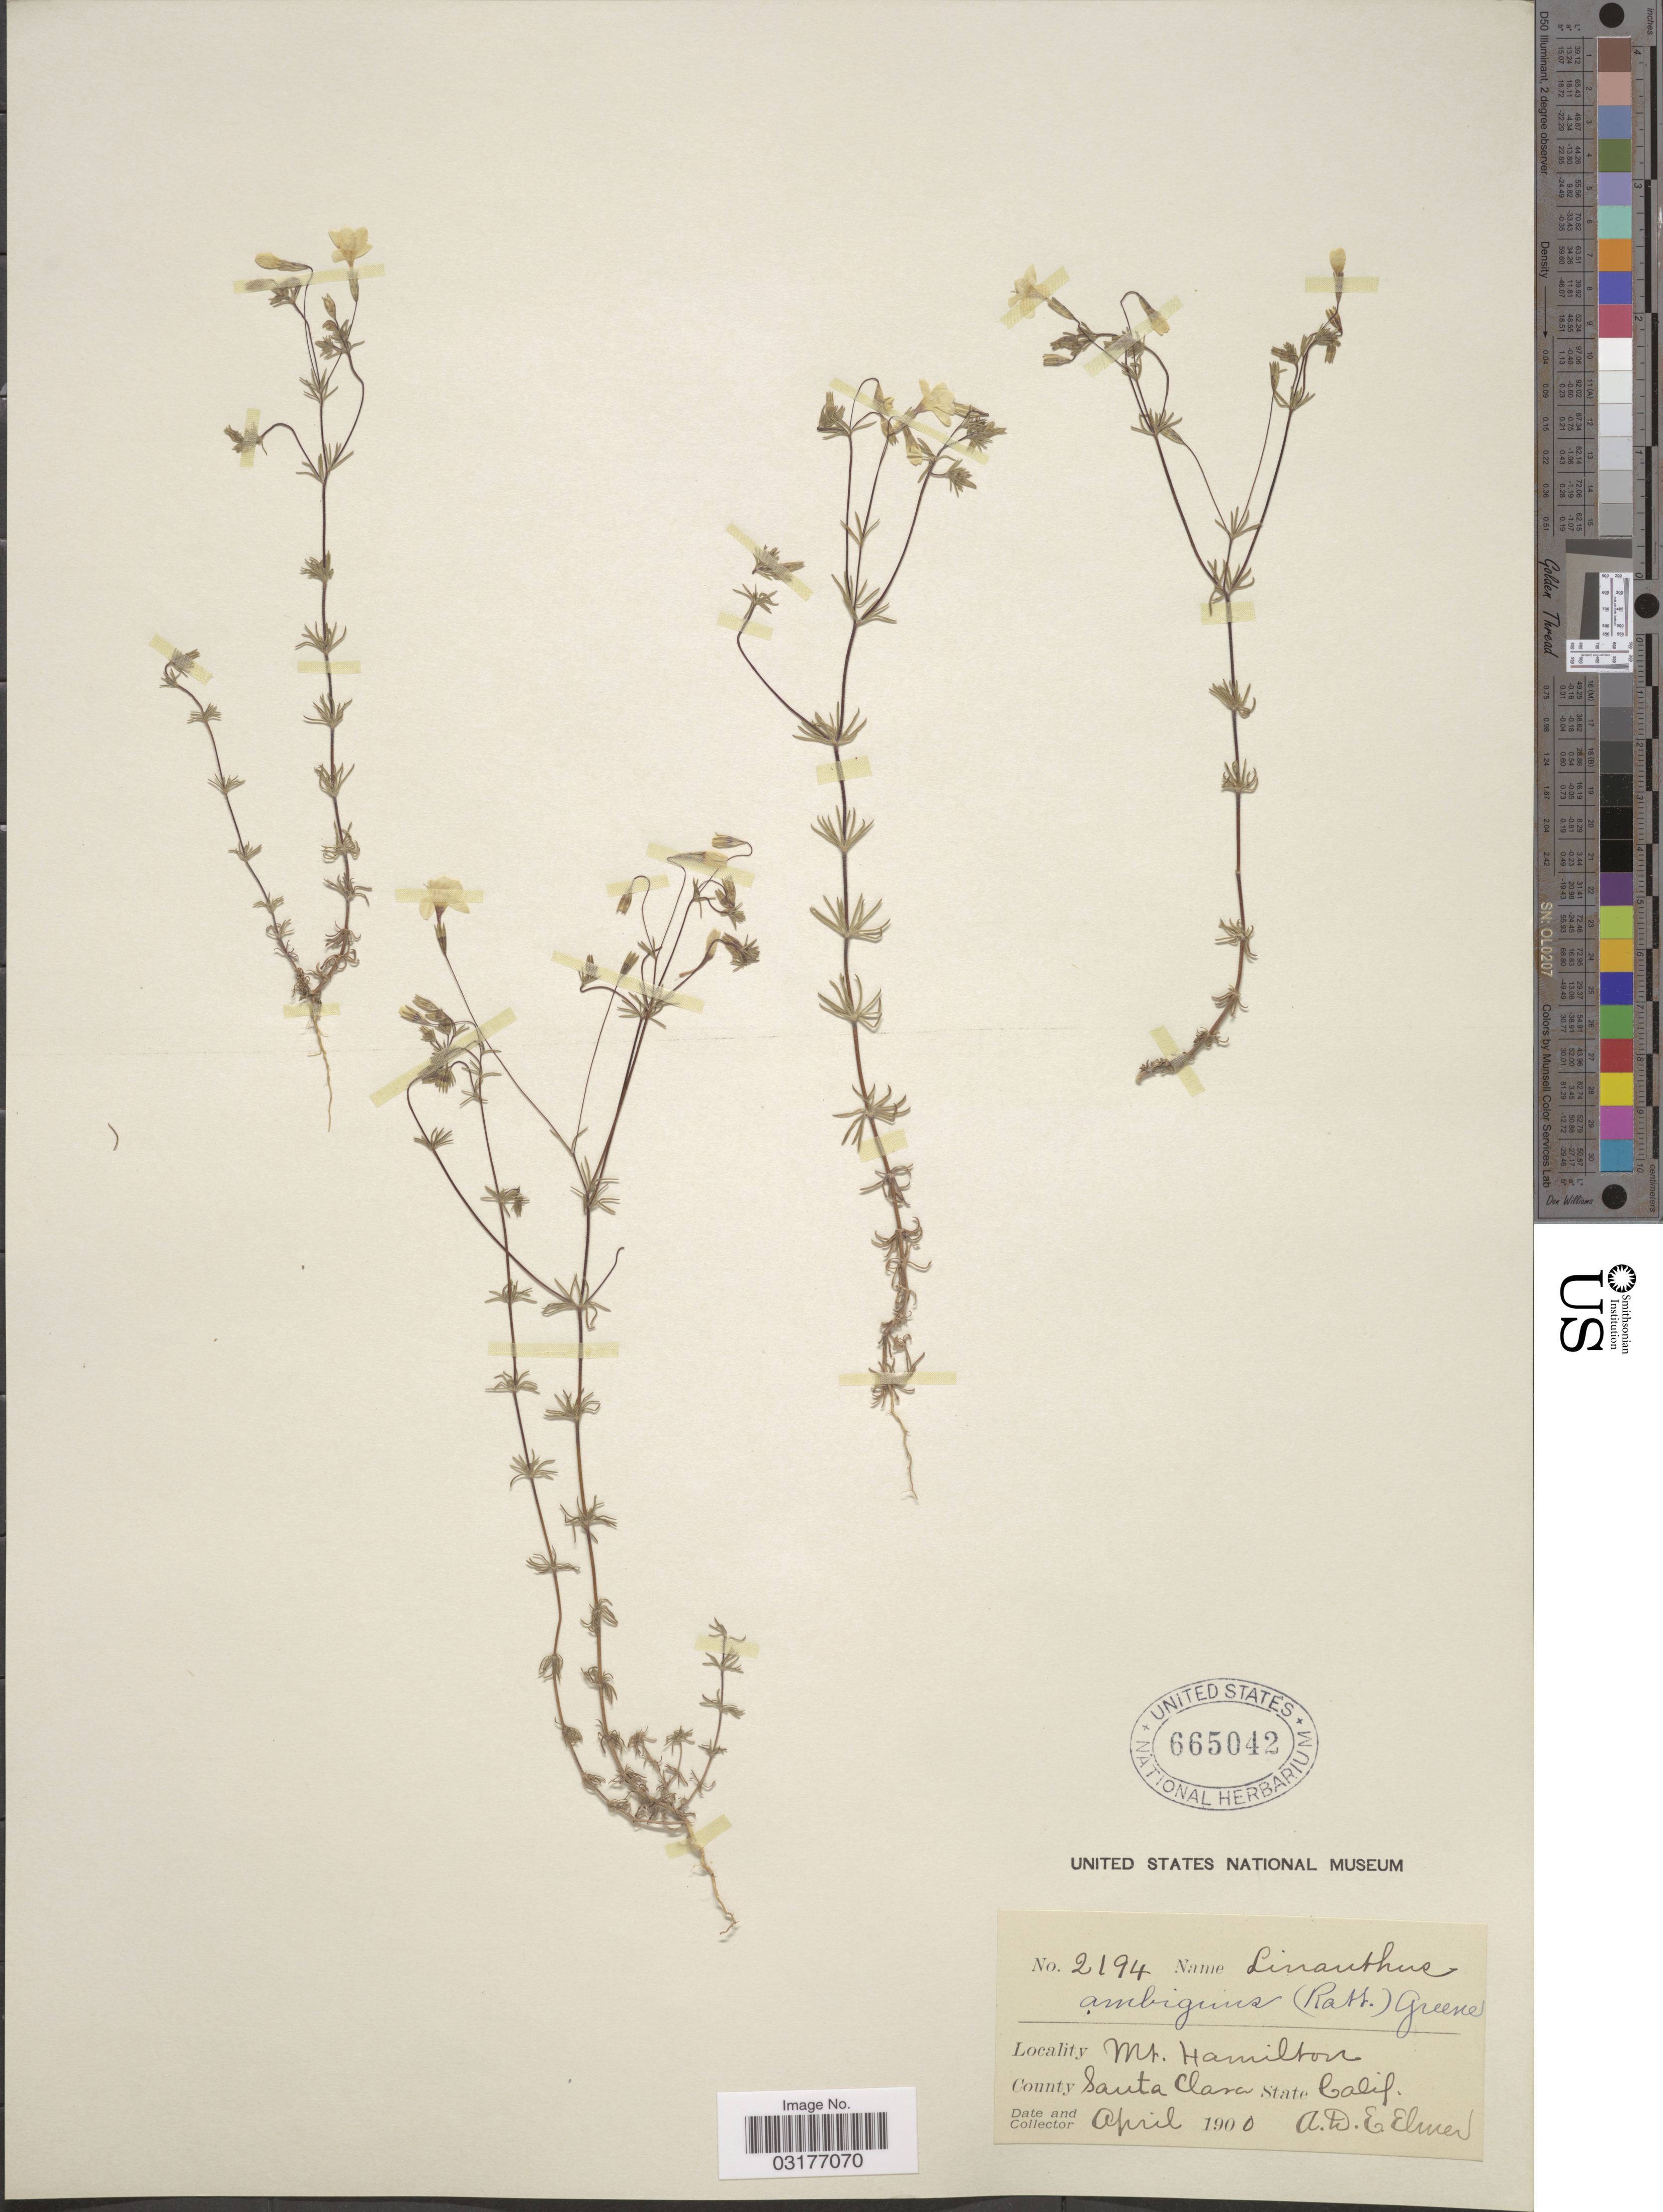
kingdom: Plantae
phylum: Tracheophyta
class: Magnoliopsida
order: Ericales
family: Polemoniaceae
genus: Leptosiphon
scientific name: Leptosiphon ambiguus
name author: (Rattan) J.M. Porter & L.A. Johnson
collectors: A. D. E. Elmer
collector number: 2194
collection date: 1900-04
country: United States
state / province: California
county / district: Santa Clara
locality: Mt. Hamilton. County Santa Clara.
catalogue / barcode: US 665042